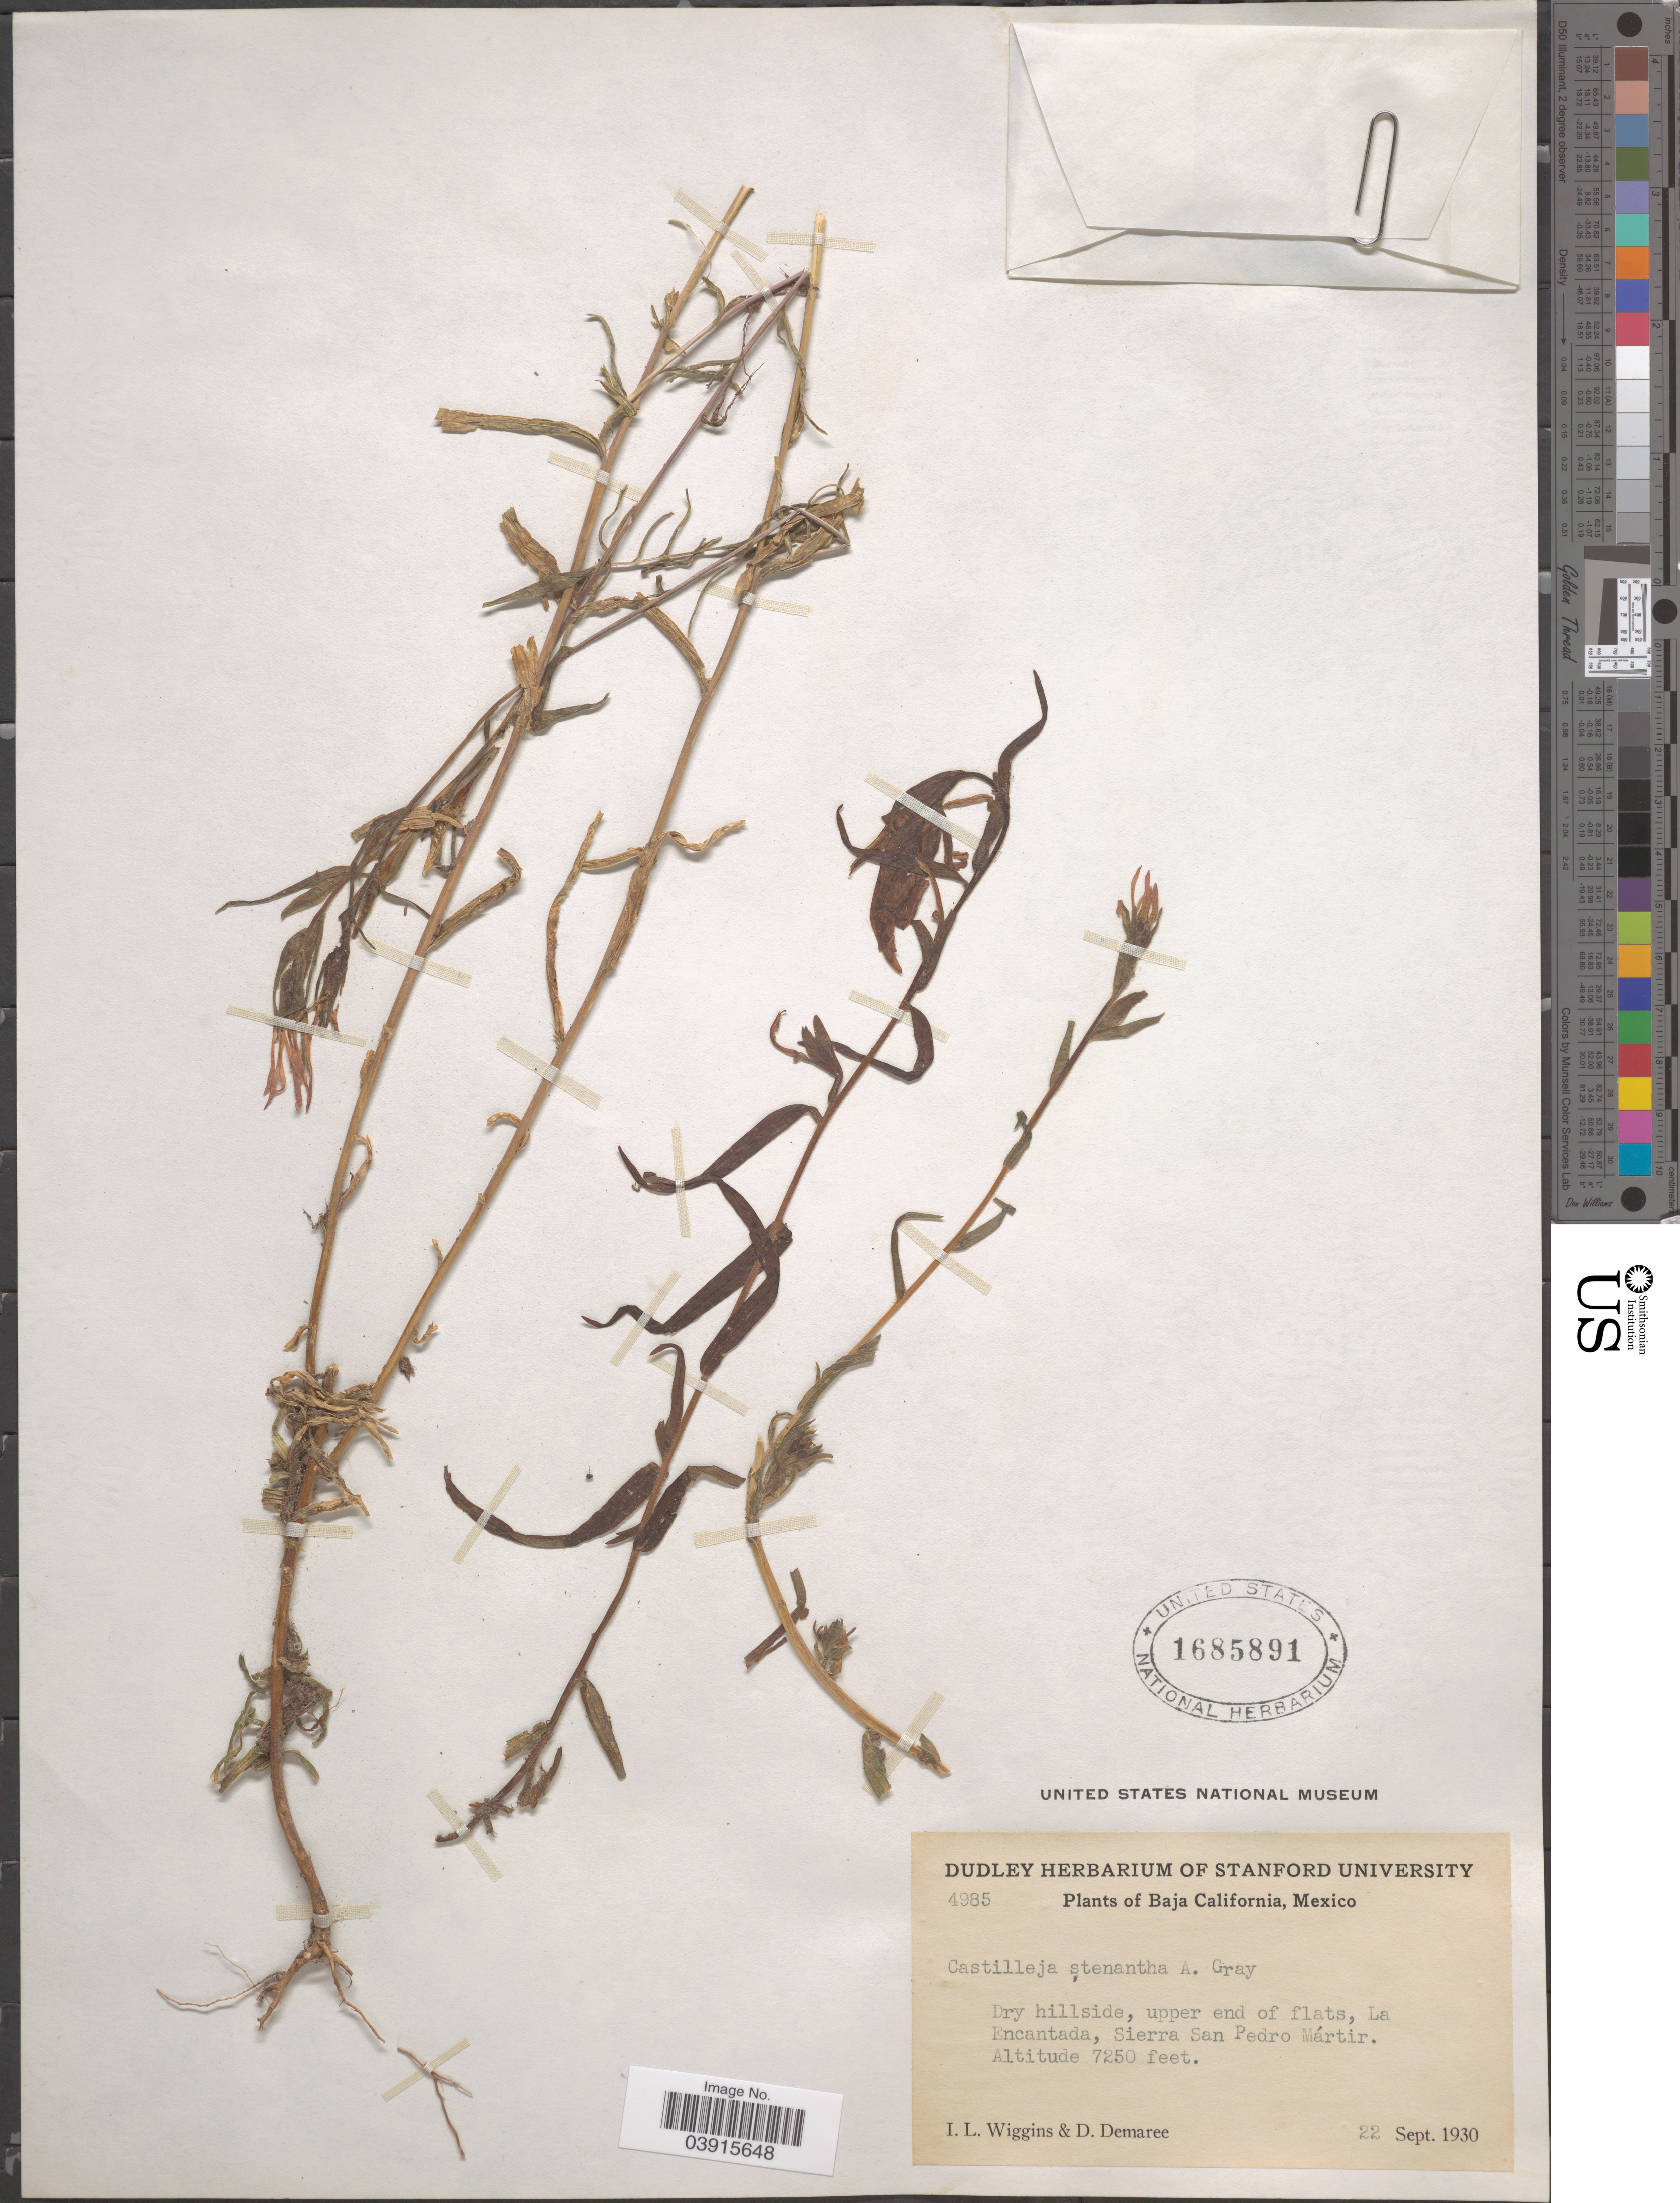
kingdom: Plantae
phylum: Tracheophyta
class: Magnoliopsida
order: Lamiales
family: Orobanchaceae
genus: Castilleja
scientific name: Castilleja stenantha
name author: A. Gray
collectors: I. L. Wiggins & D. Demaree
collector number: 4985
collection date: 1930-09-22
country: Mexico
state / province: Baja California Norte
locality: Upper end of flats, La Encantada, Sierra San Pedro Mártir.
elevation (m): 2210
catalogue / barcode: US 1685891